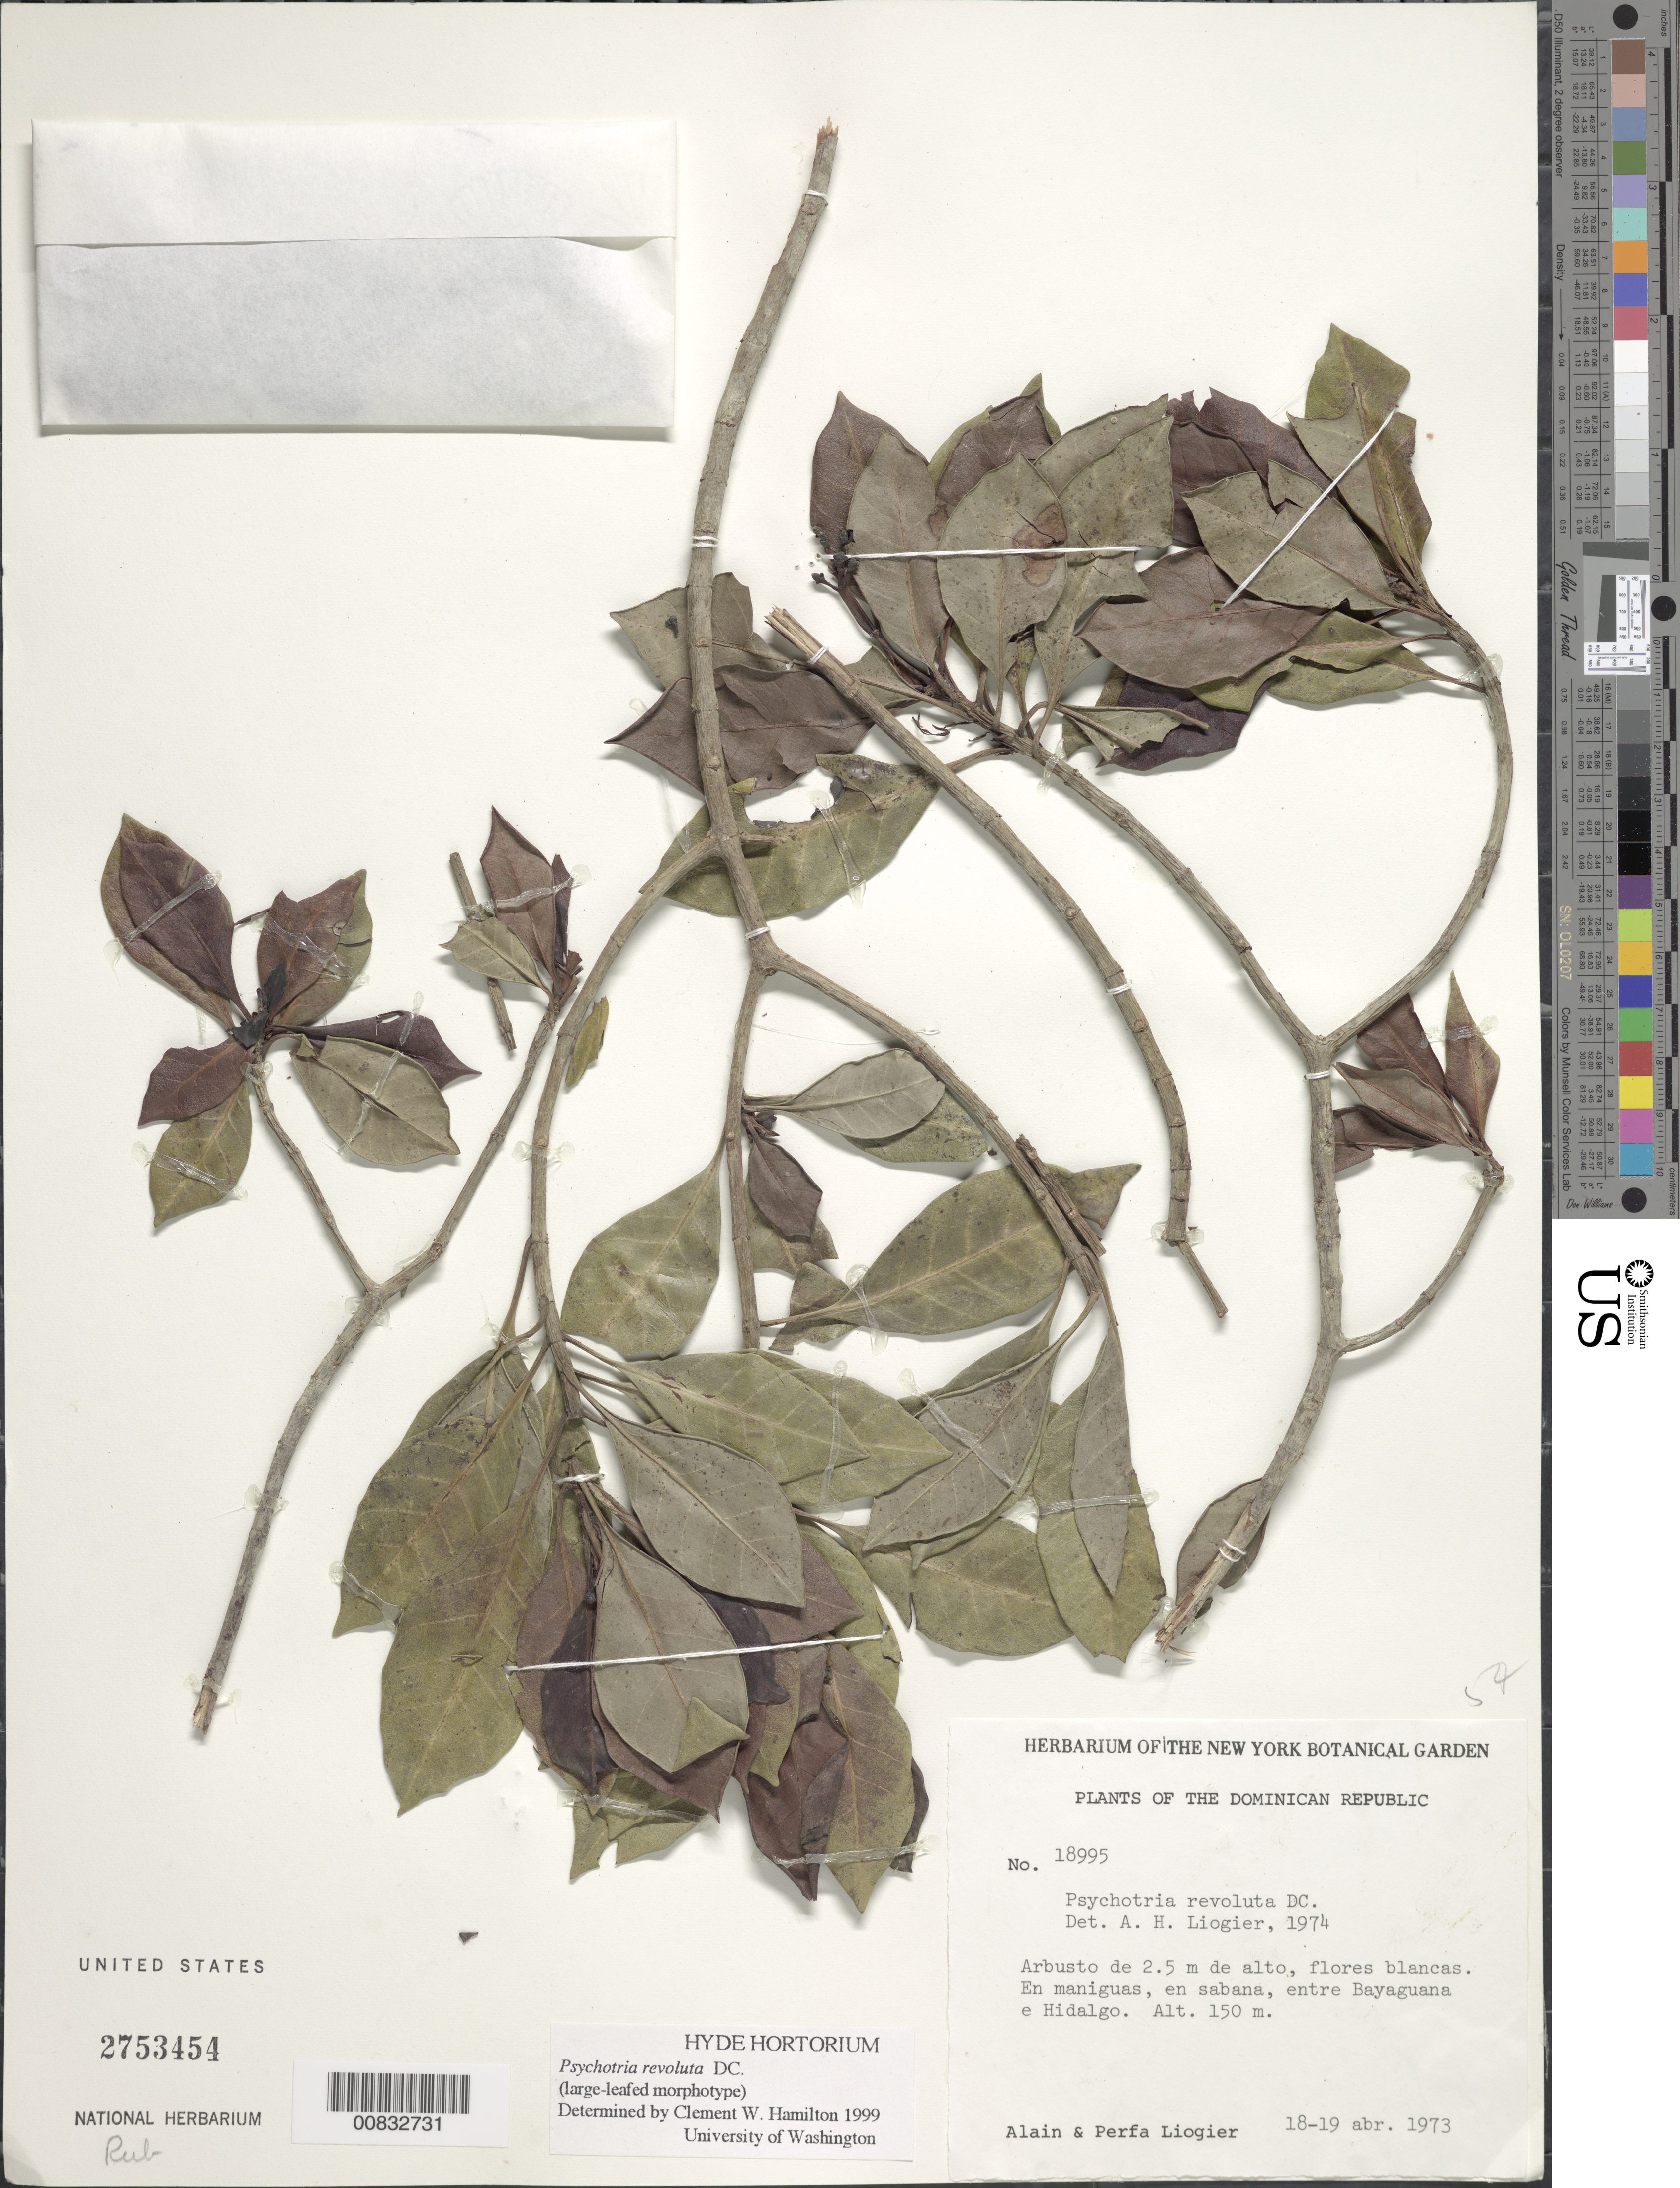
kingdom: Plantae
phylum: Tracheophyta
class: Magnoliopsida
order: Gentianales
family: Rubiaceae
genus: Psychotria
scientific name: Psychotria revoluta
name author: DC.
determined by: Hamilton, C. W.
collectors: A. H. Liogier & M. P. Liogier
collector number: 18995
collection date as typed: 18 Apr 1973 to 19 Apr 1973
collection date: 1973-04-18/1973-04-19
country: Dominican Republic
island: Hispaniola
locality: Entre Bayaguana e Hidalgo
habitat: En maniguas en sabana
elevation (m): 150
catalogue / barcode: US 2753454